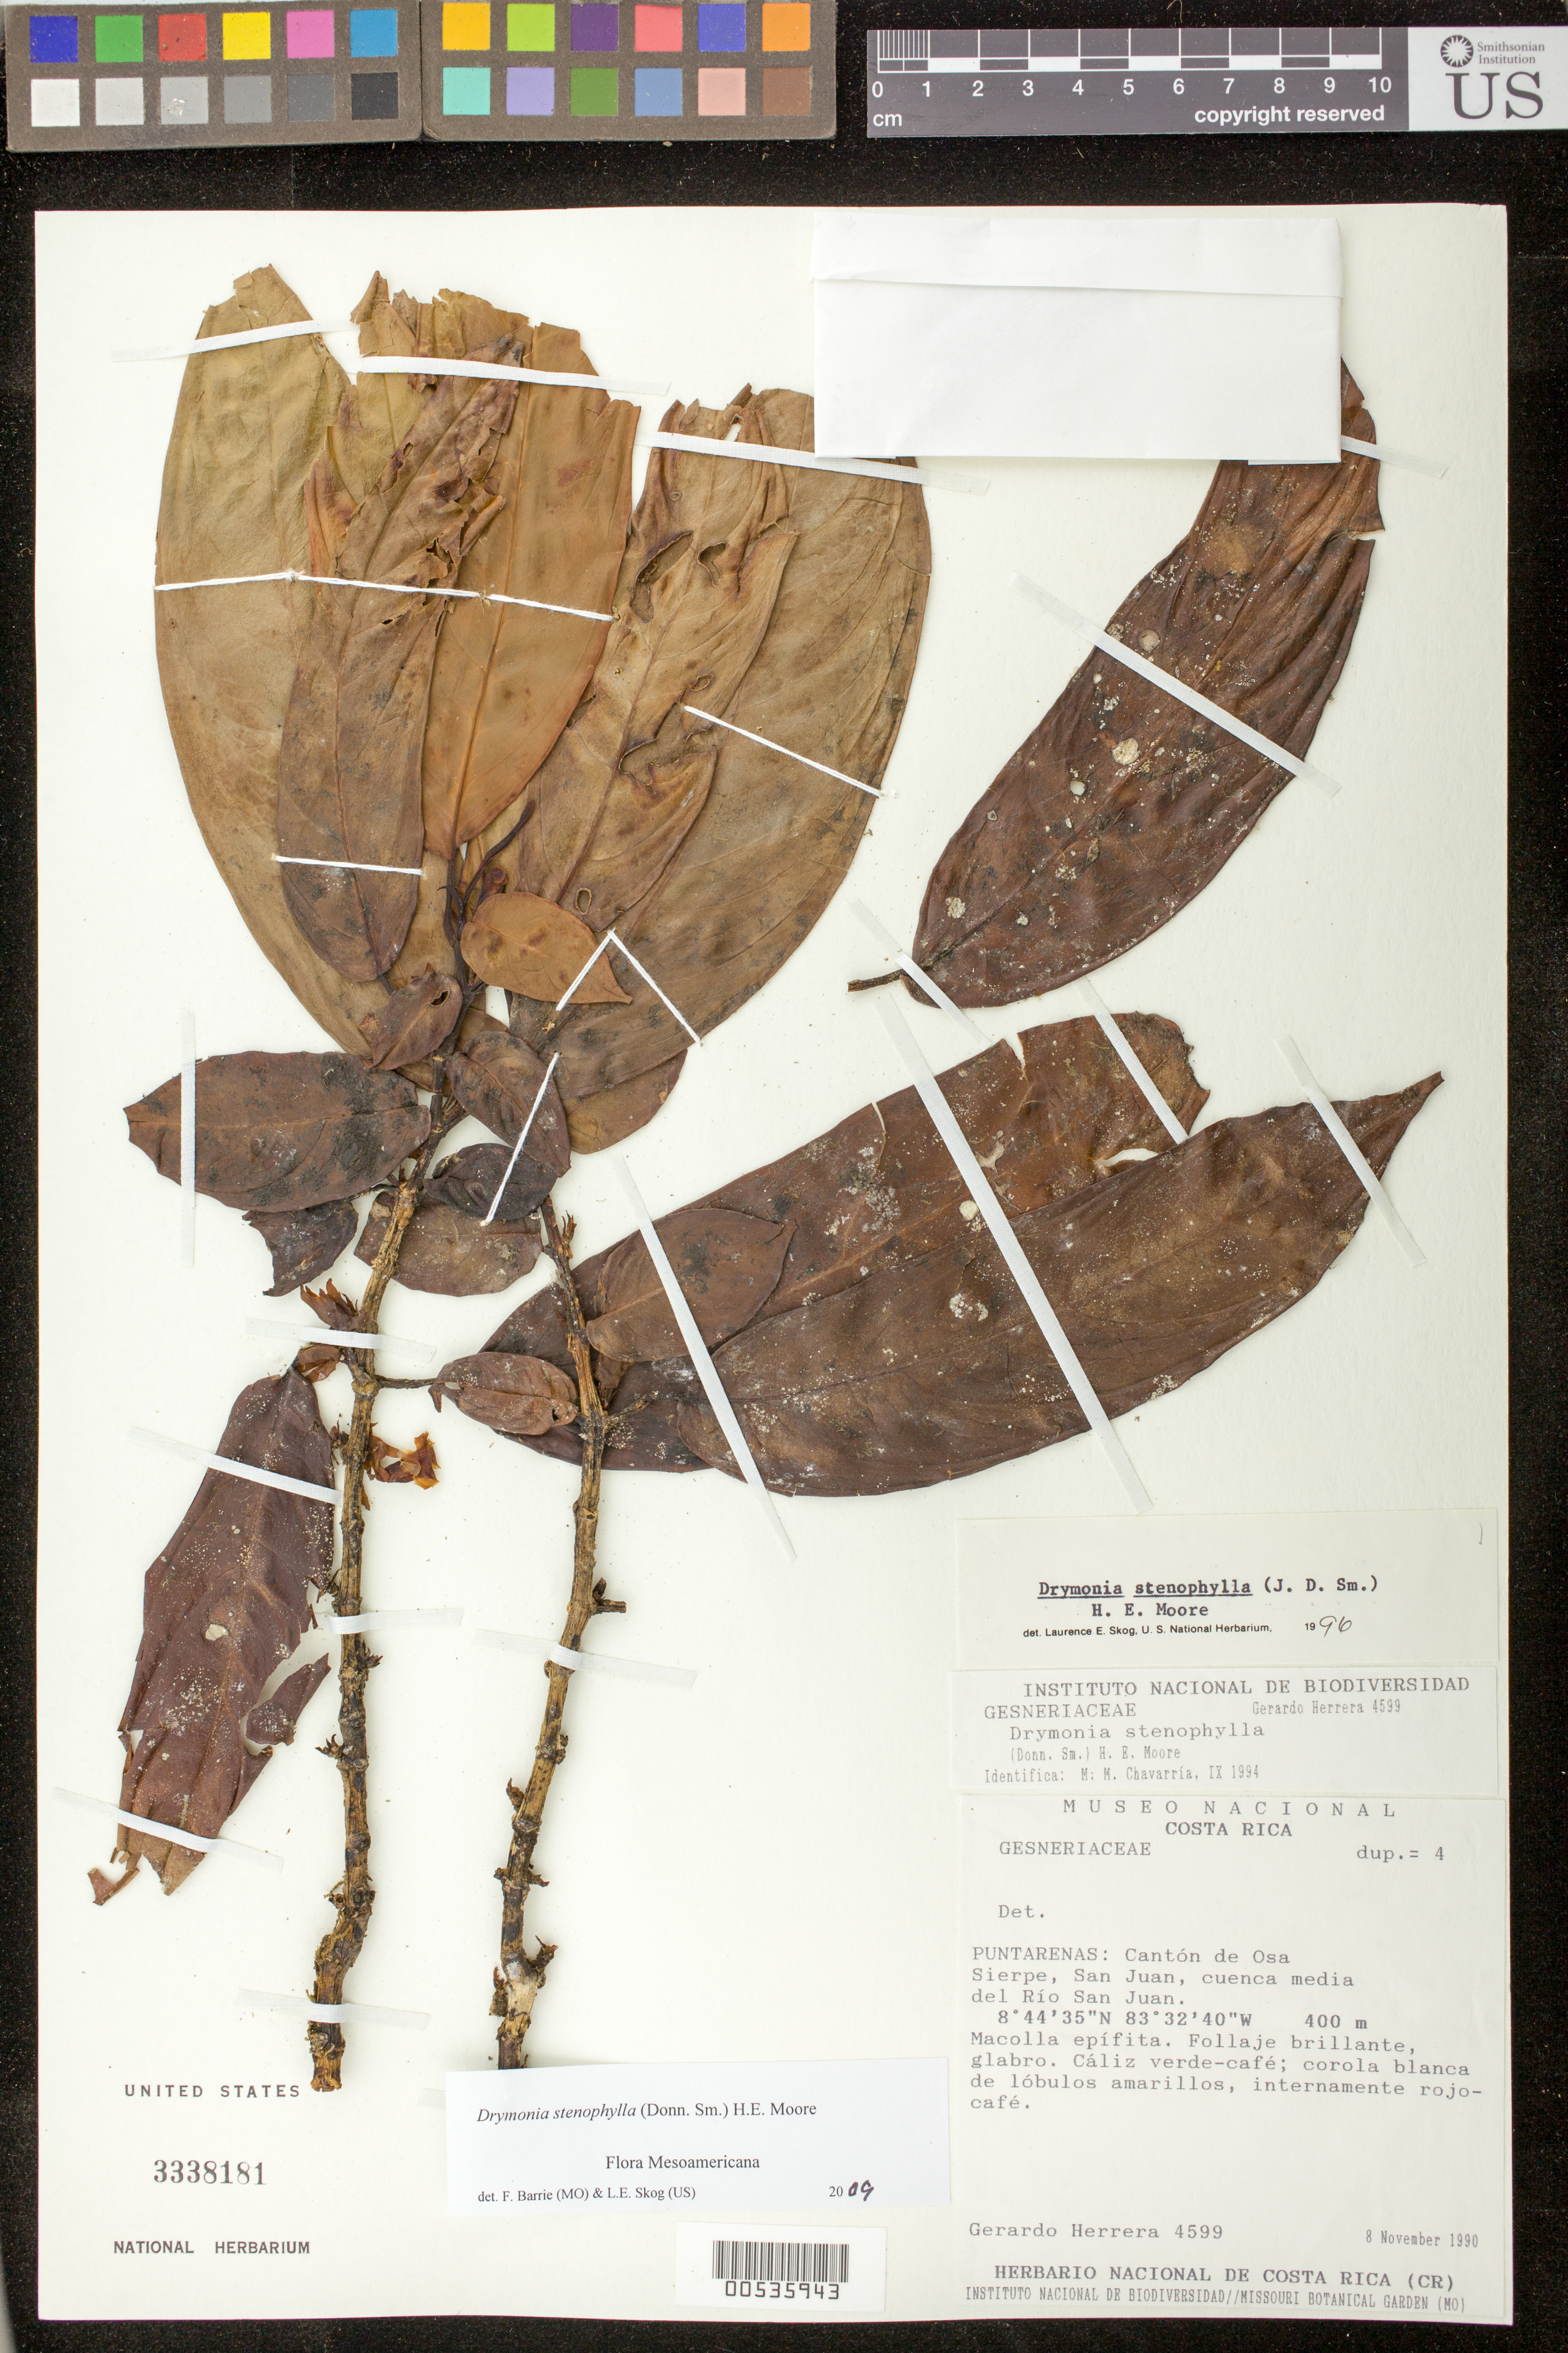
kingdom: Plantae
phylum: Tracheophyta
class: Magnoliopsida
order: Lamiales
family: Gesneriaceae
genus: Drymonia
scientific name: Drymonia stenophylla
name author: (Donn. Sm.) H.E. Moore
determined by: Skog, Laurence E.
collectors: G. Herrera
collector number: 4599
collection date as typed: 08 Nov 1990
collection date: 1990-11-08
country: Costa Rica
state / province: Puntarenas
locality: Cantón de Osa, Sierpe, San Juan, cuenca media del Río San Juan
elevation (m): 400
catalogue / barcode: US 3338181